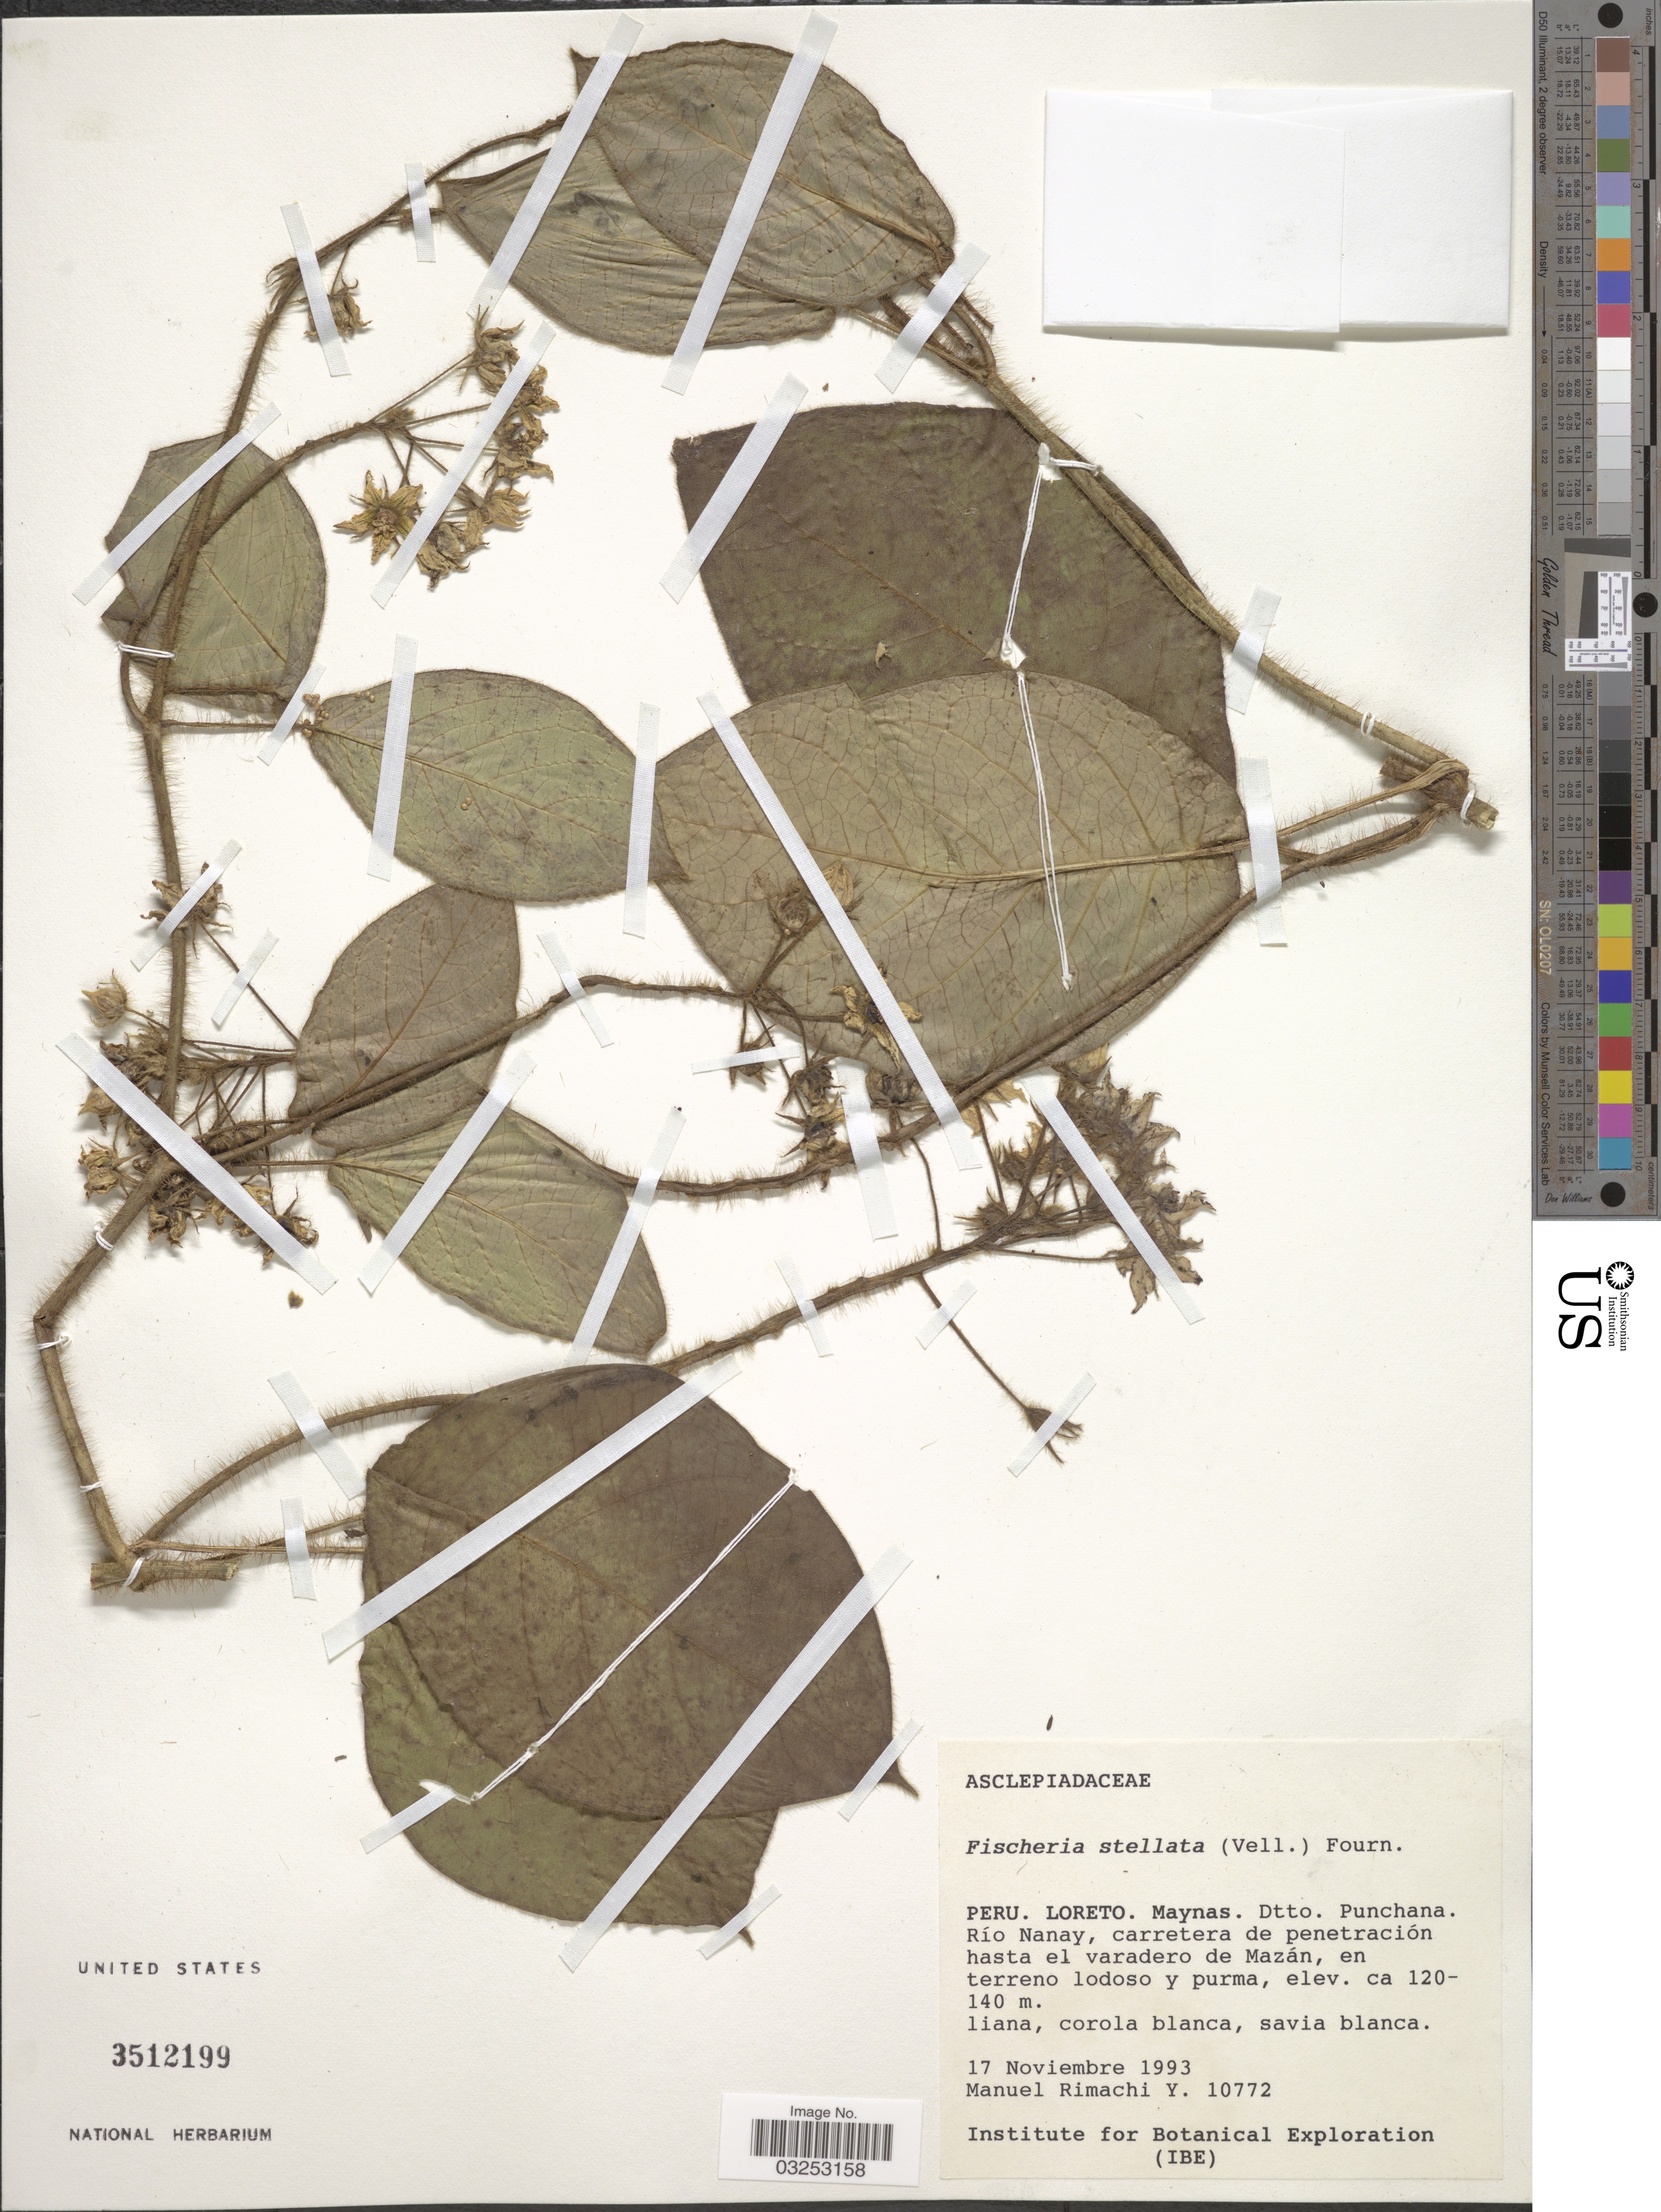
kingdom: Plantae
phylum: Tracheophyta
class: Magnoliopsida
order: Gentianales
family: Apocynaceae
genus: Fischeria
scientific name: Fischeria stellata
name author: (Vell.) E. Fourn.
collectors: M. Rimachi Y.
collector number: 10772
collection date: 1993-11-17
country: Peru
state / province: Loreto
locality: Maynas. Dtto. Punchana. Río Nanay, carretera de penetración hasta el varadero de Mazán, en terreno lodoso y purma.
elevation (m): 120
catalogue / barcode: US 3512199